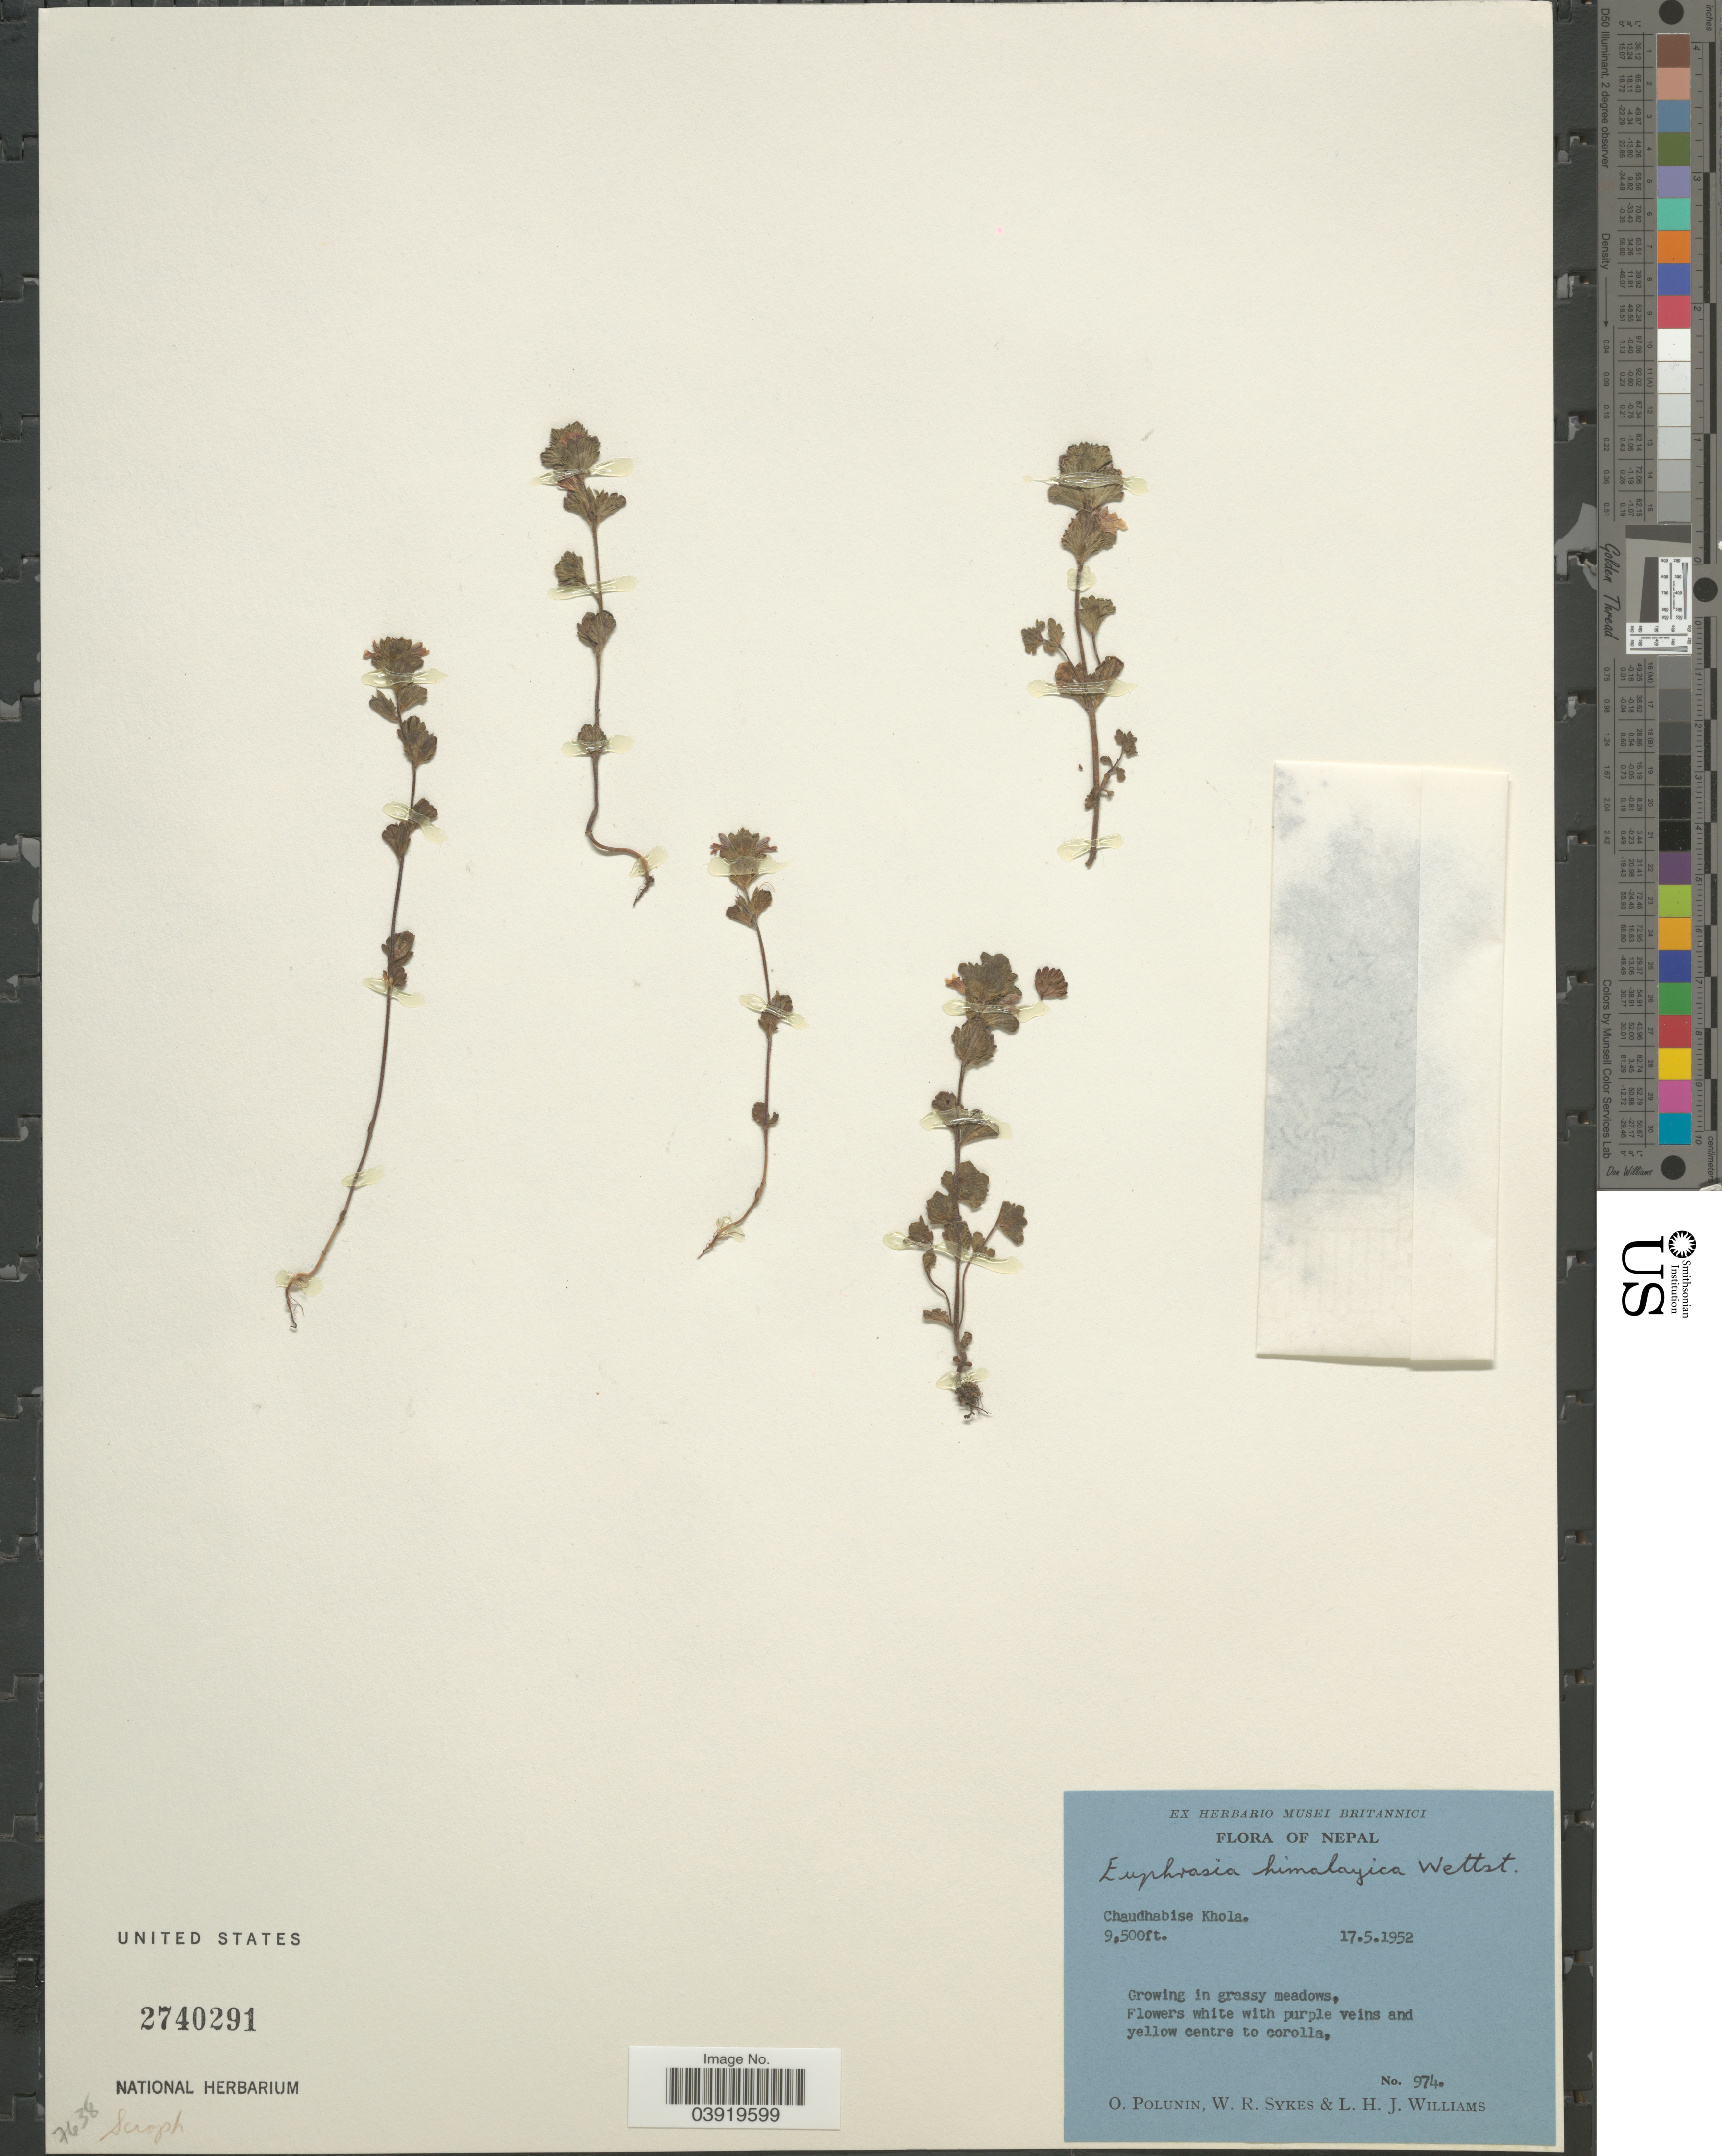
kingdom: Plantae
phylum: Tracheophyta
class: Magnoliopsida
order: Lamiales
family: Orobanchaceae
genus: Euphrasia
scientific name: Euphrasia himalayica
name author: Wettst.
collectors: O. V. Polunin, W. R. Sykes & L. H. J. Williams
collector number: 974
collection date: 1952-05-17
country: Nepal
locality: Chaudhabise Khola.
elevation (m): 2896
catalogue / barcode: US 2740291